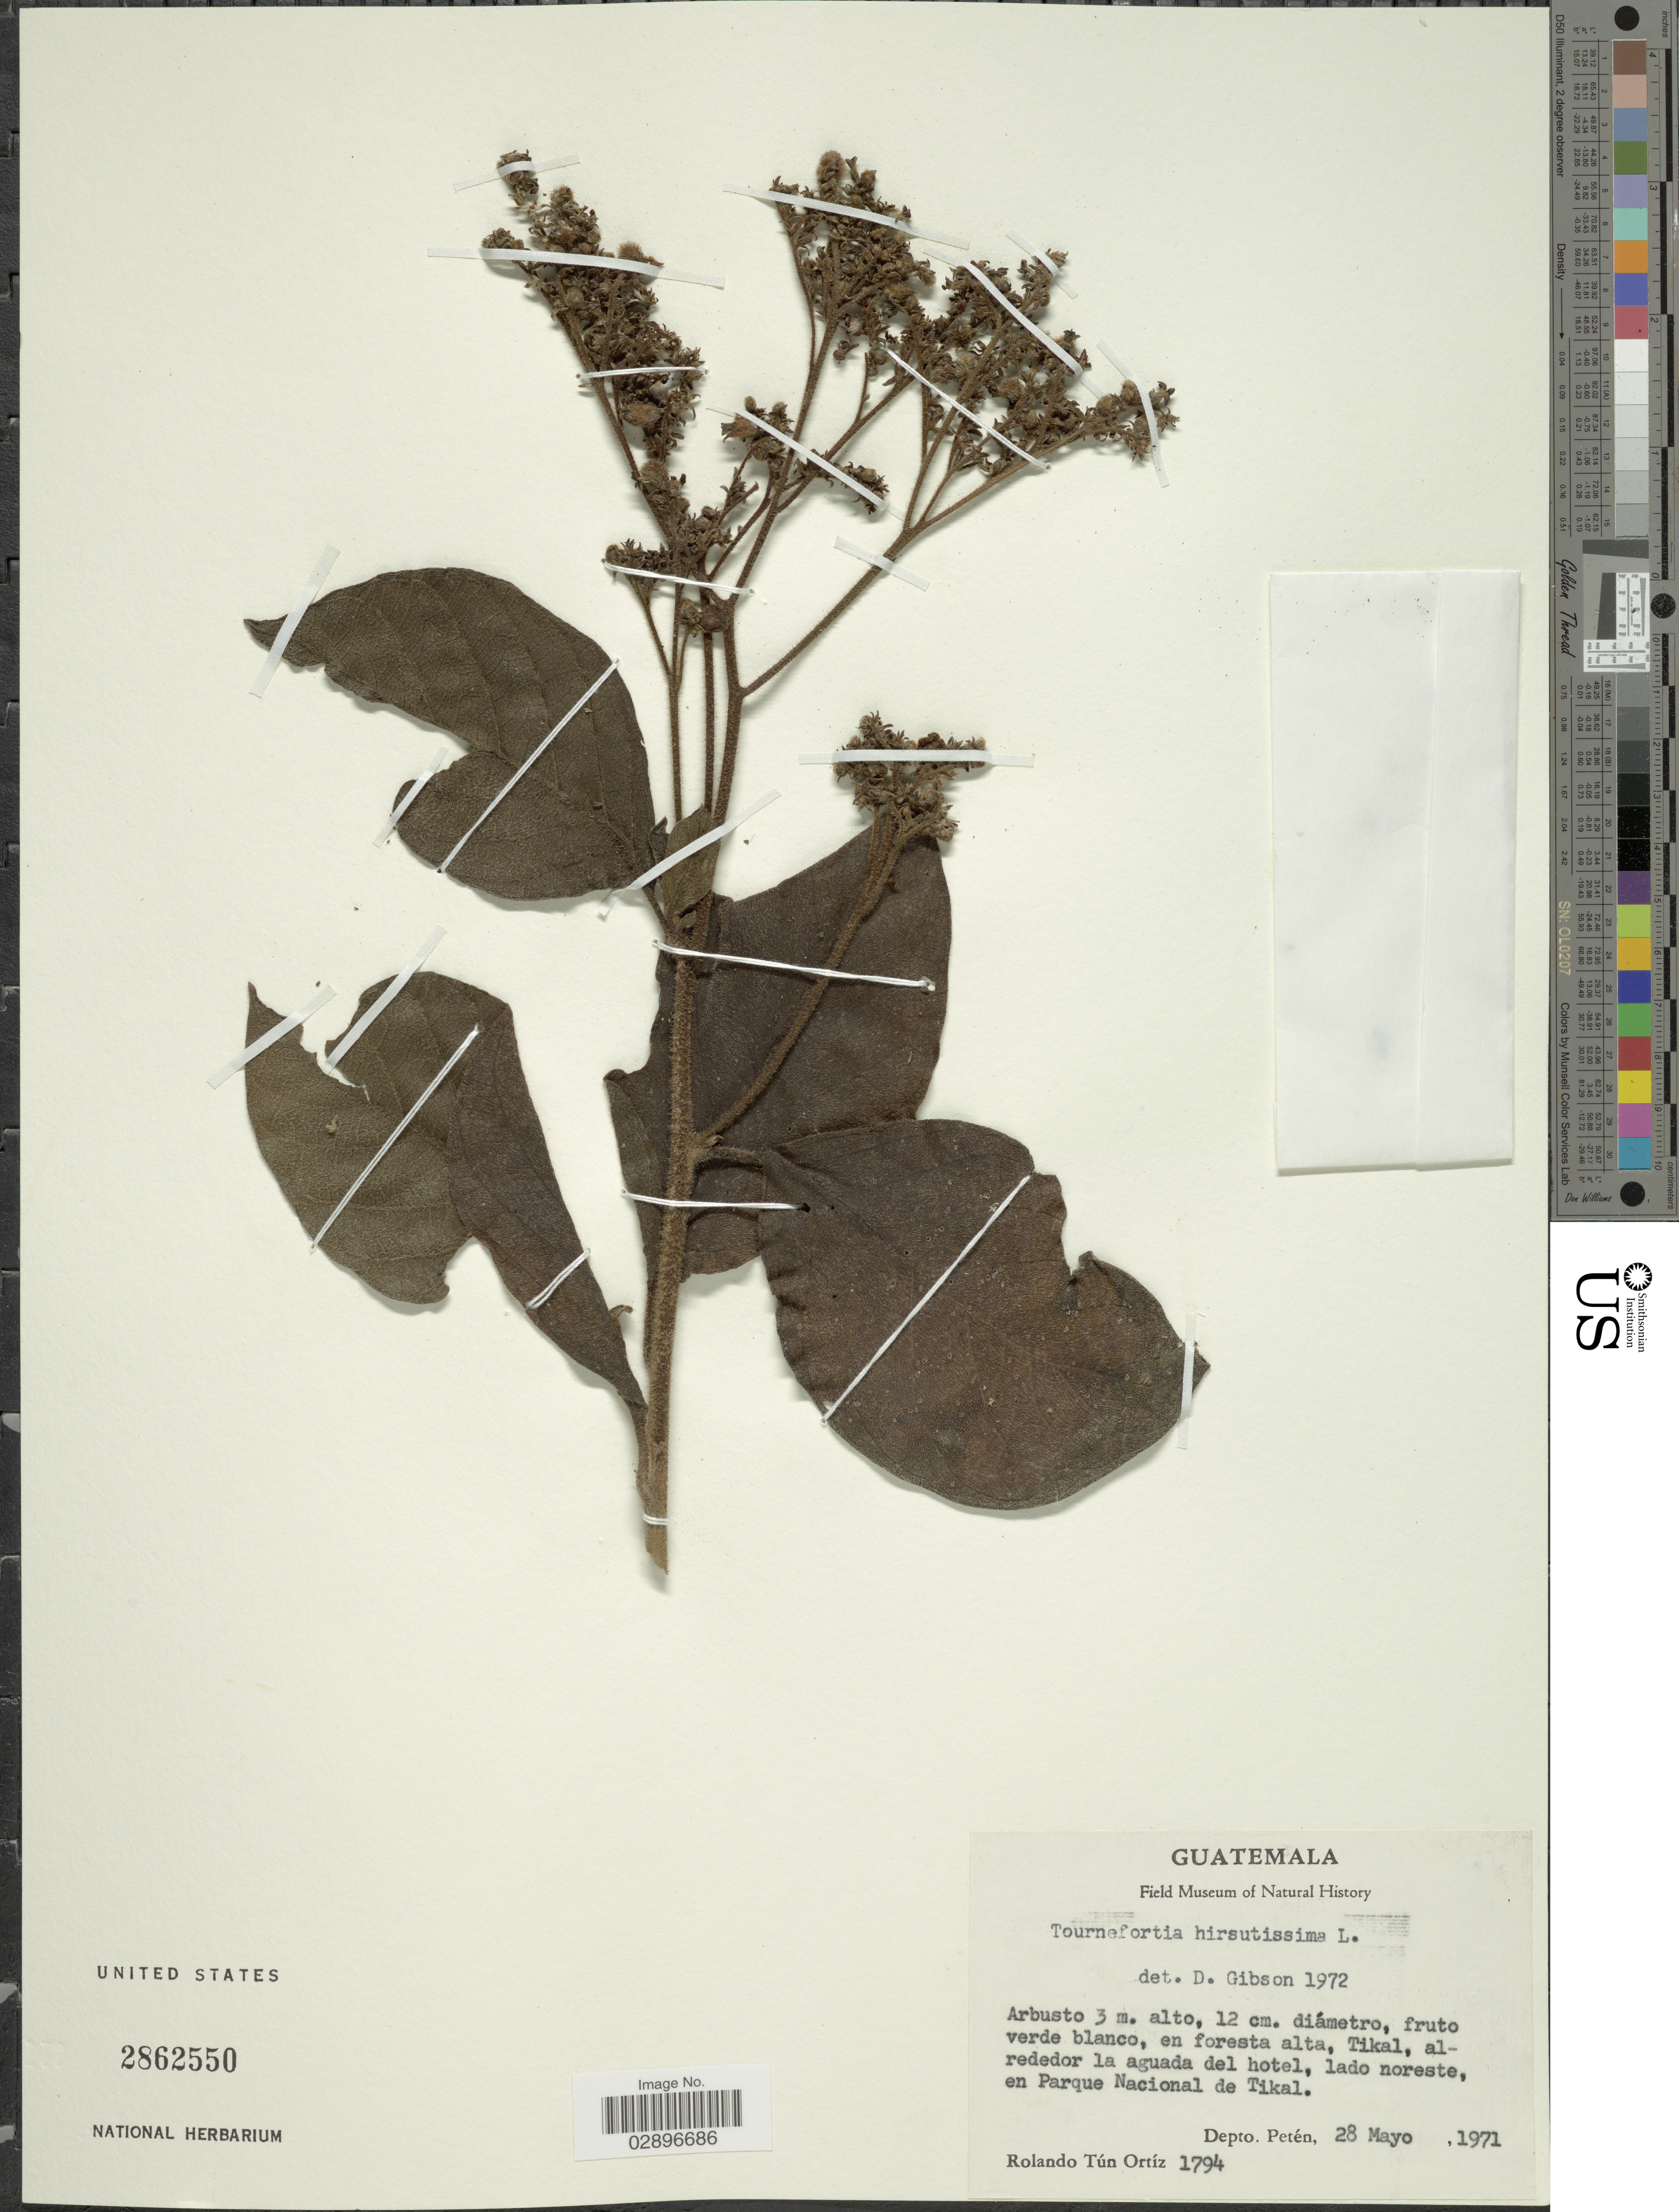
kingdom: Plantae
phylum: Tracheophyta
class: Magnoliopsida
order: Boraginales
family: Heliotropiaceae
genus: Tournefortia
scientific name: Tournefortia hirsutissima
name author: L.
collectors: R. T. Ortíz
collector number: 1794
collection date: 1971-05-28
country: Guatemala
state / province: El Petén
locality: Tikal, alrededor la aguada del hotel, lado noreste, en Parque Nacional de Tikal, Depto. Petén.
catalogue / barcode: US 2862550